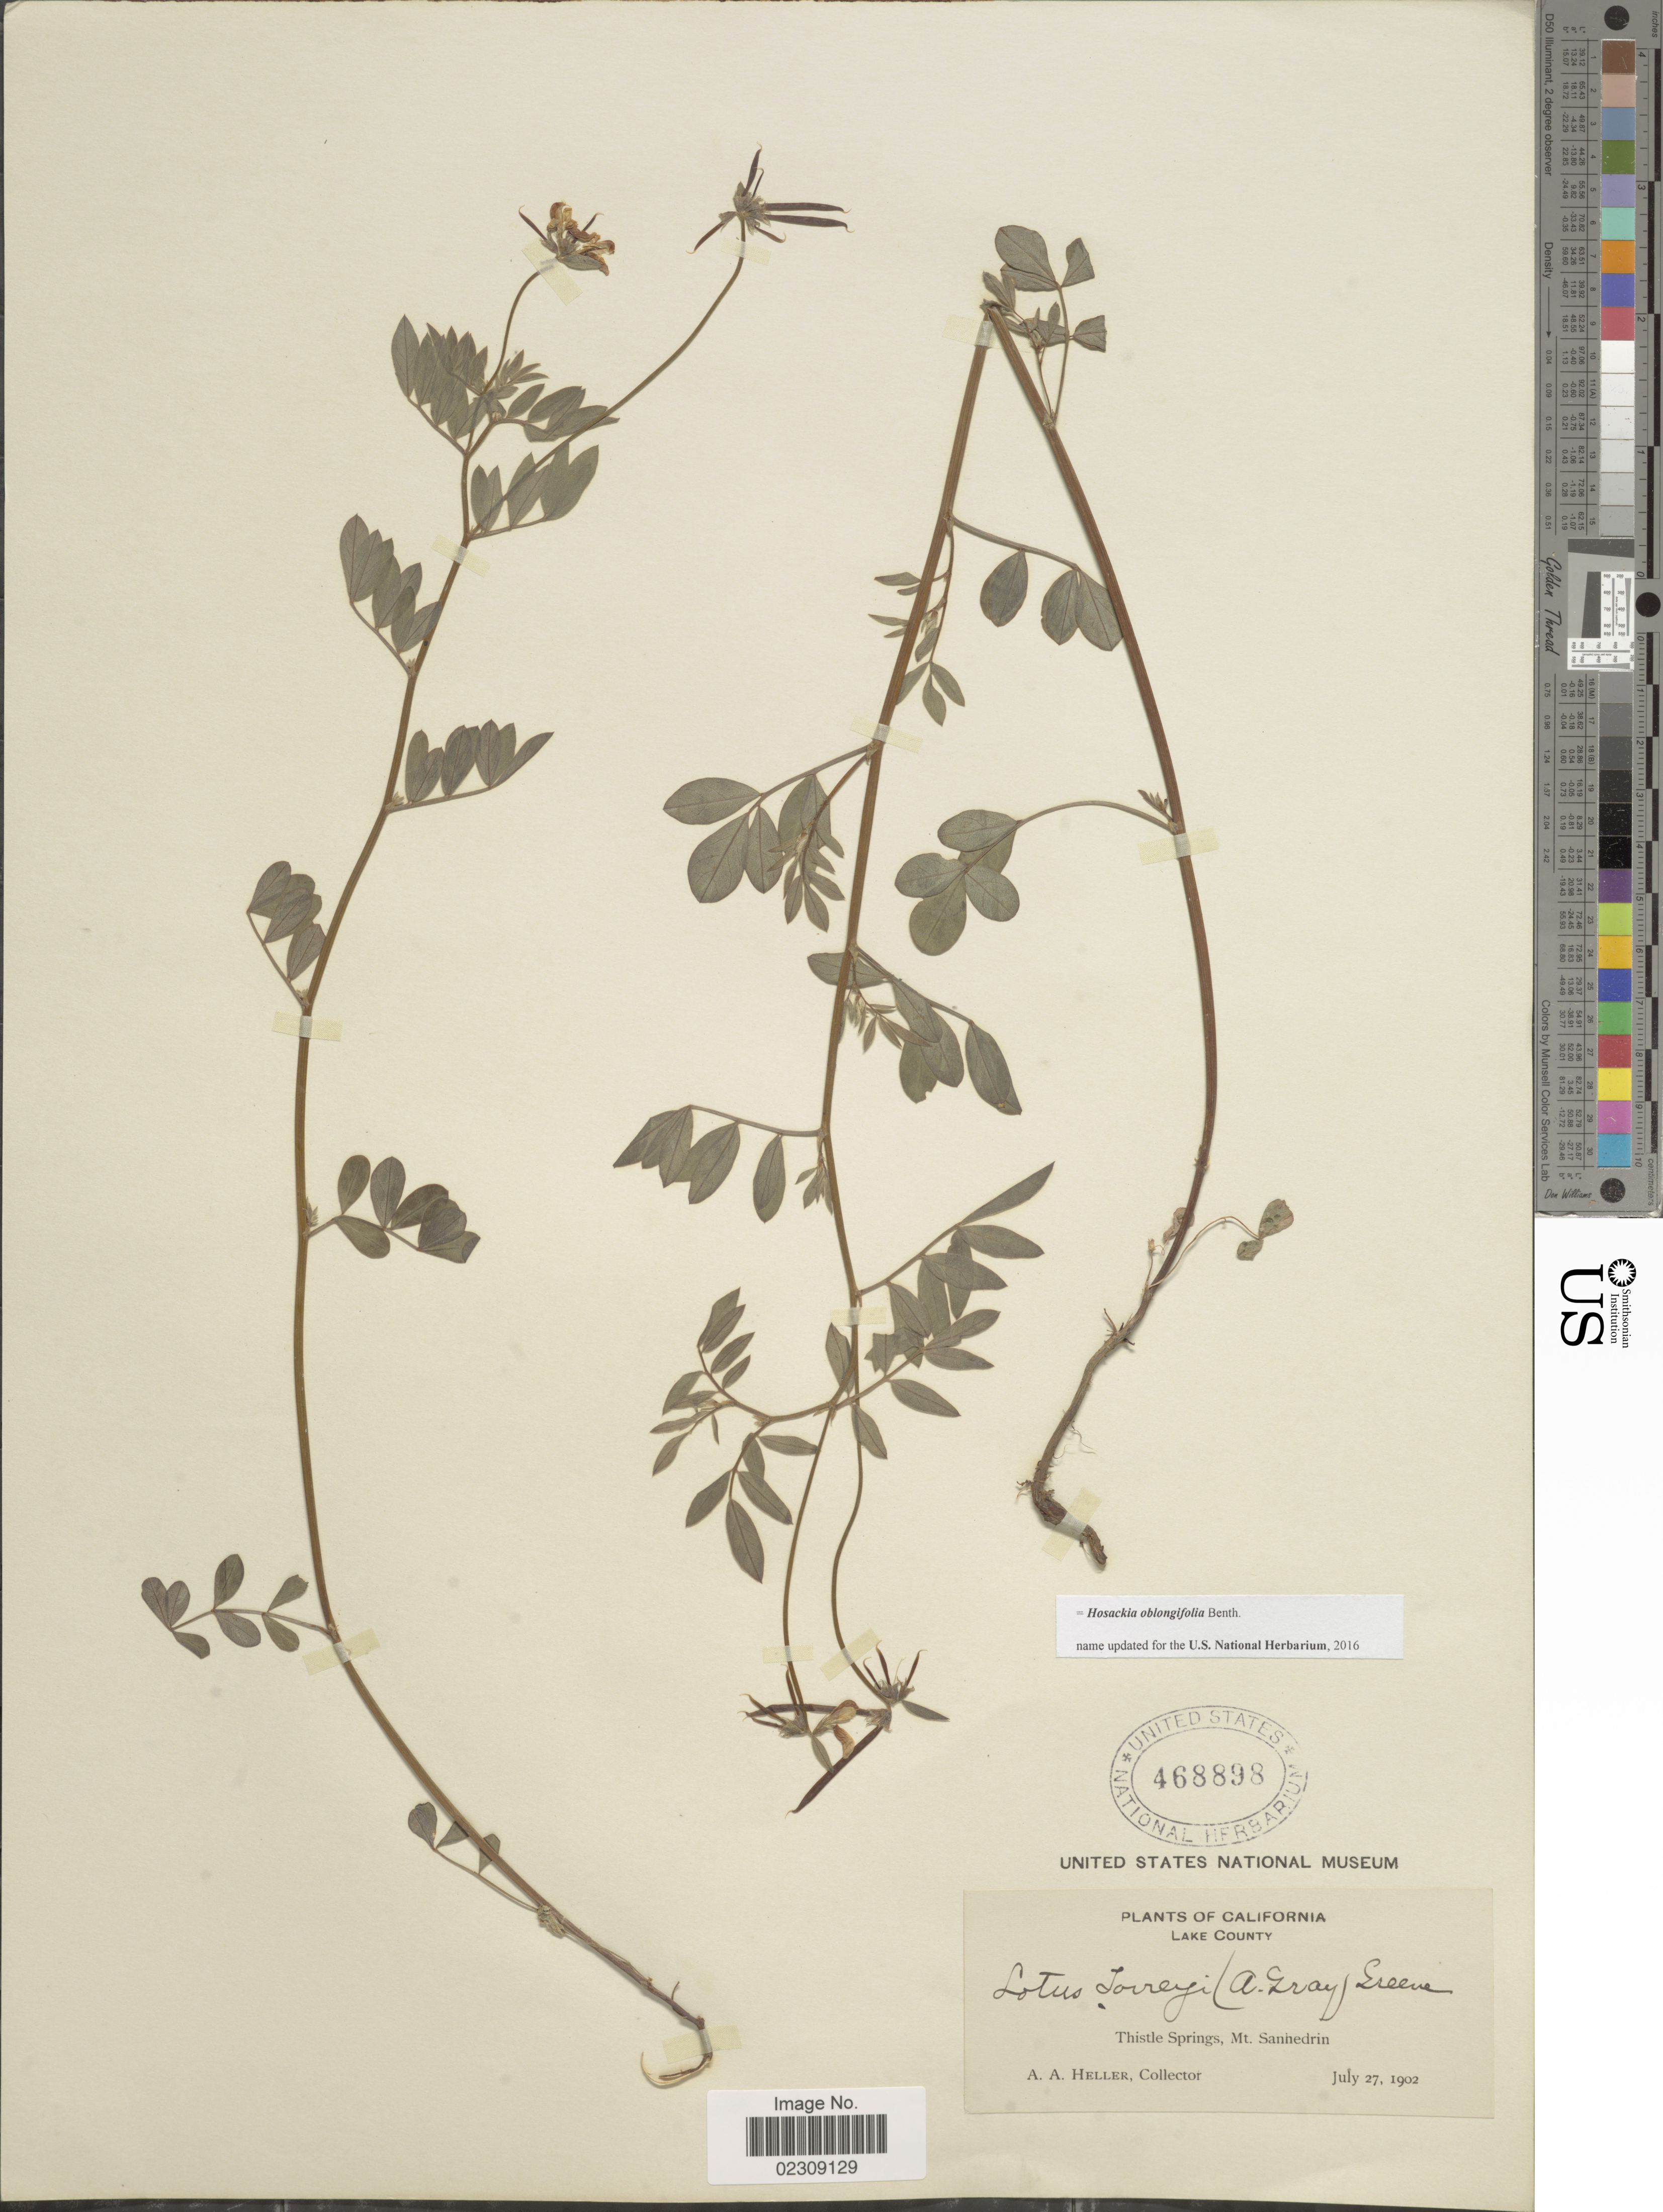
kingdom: Plantae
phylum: Tracheophyta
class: Magnoliopsida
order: Fabales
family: Fabaceae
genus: Hosackia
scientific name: Hosackia oblongifolia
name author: Benth.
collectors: A. A. Heller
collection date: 1902-07-27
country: United States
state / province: California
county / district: Lake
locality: Lake County, Thistle Springs, Mt Sanhedrin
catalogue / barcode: US 468898